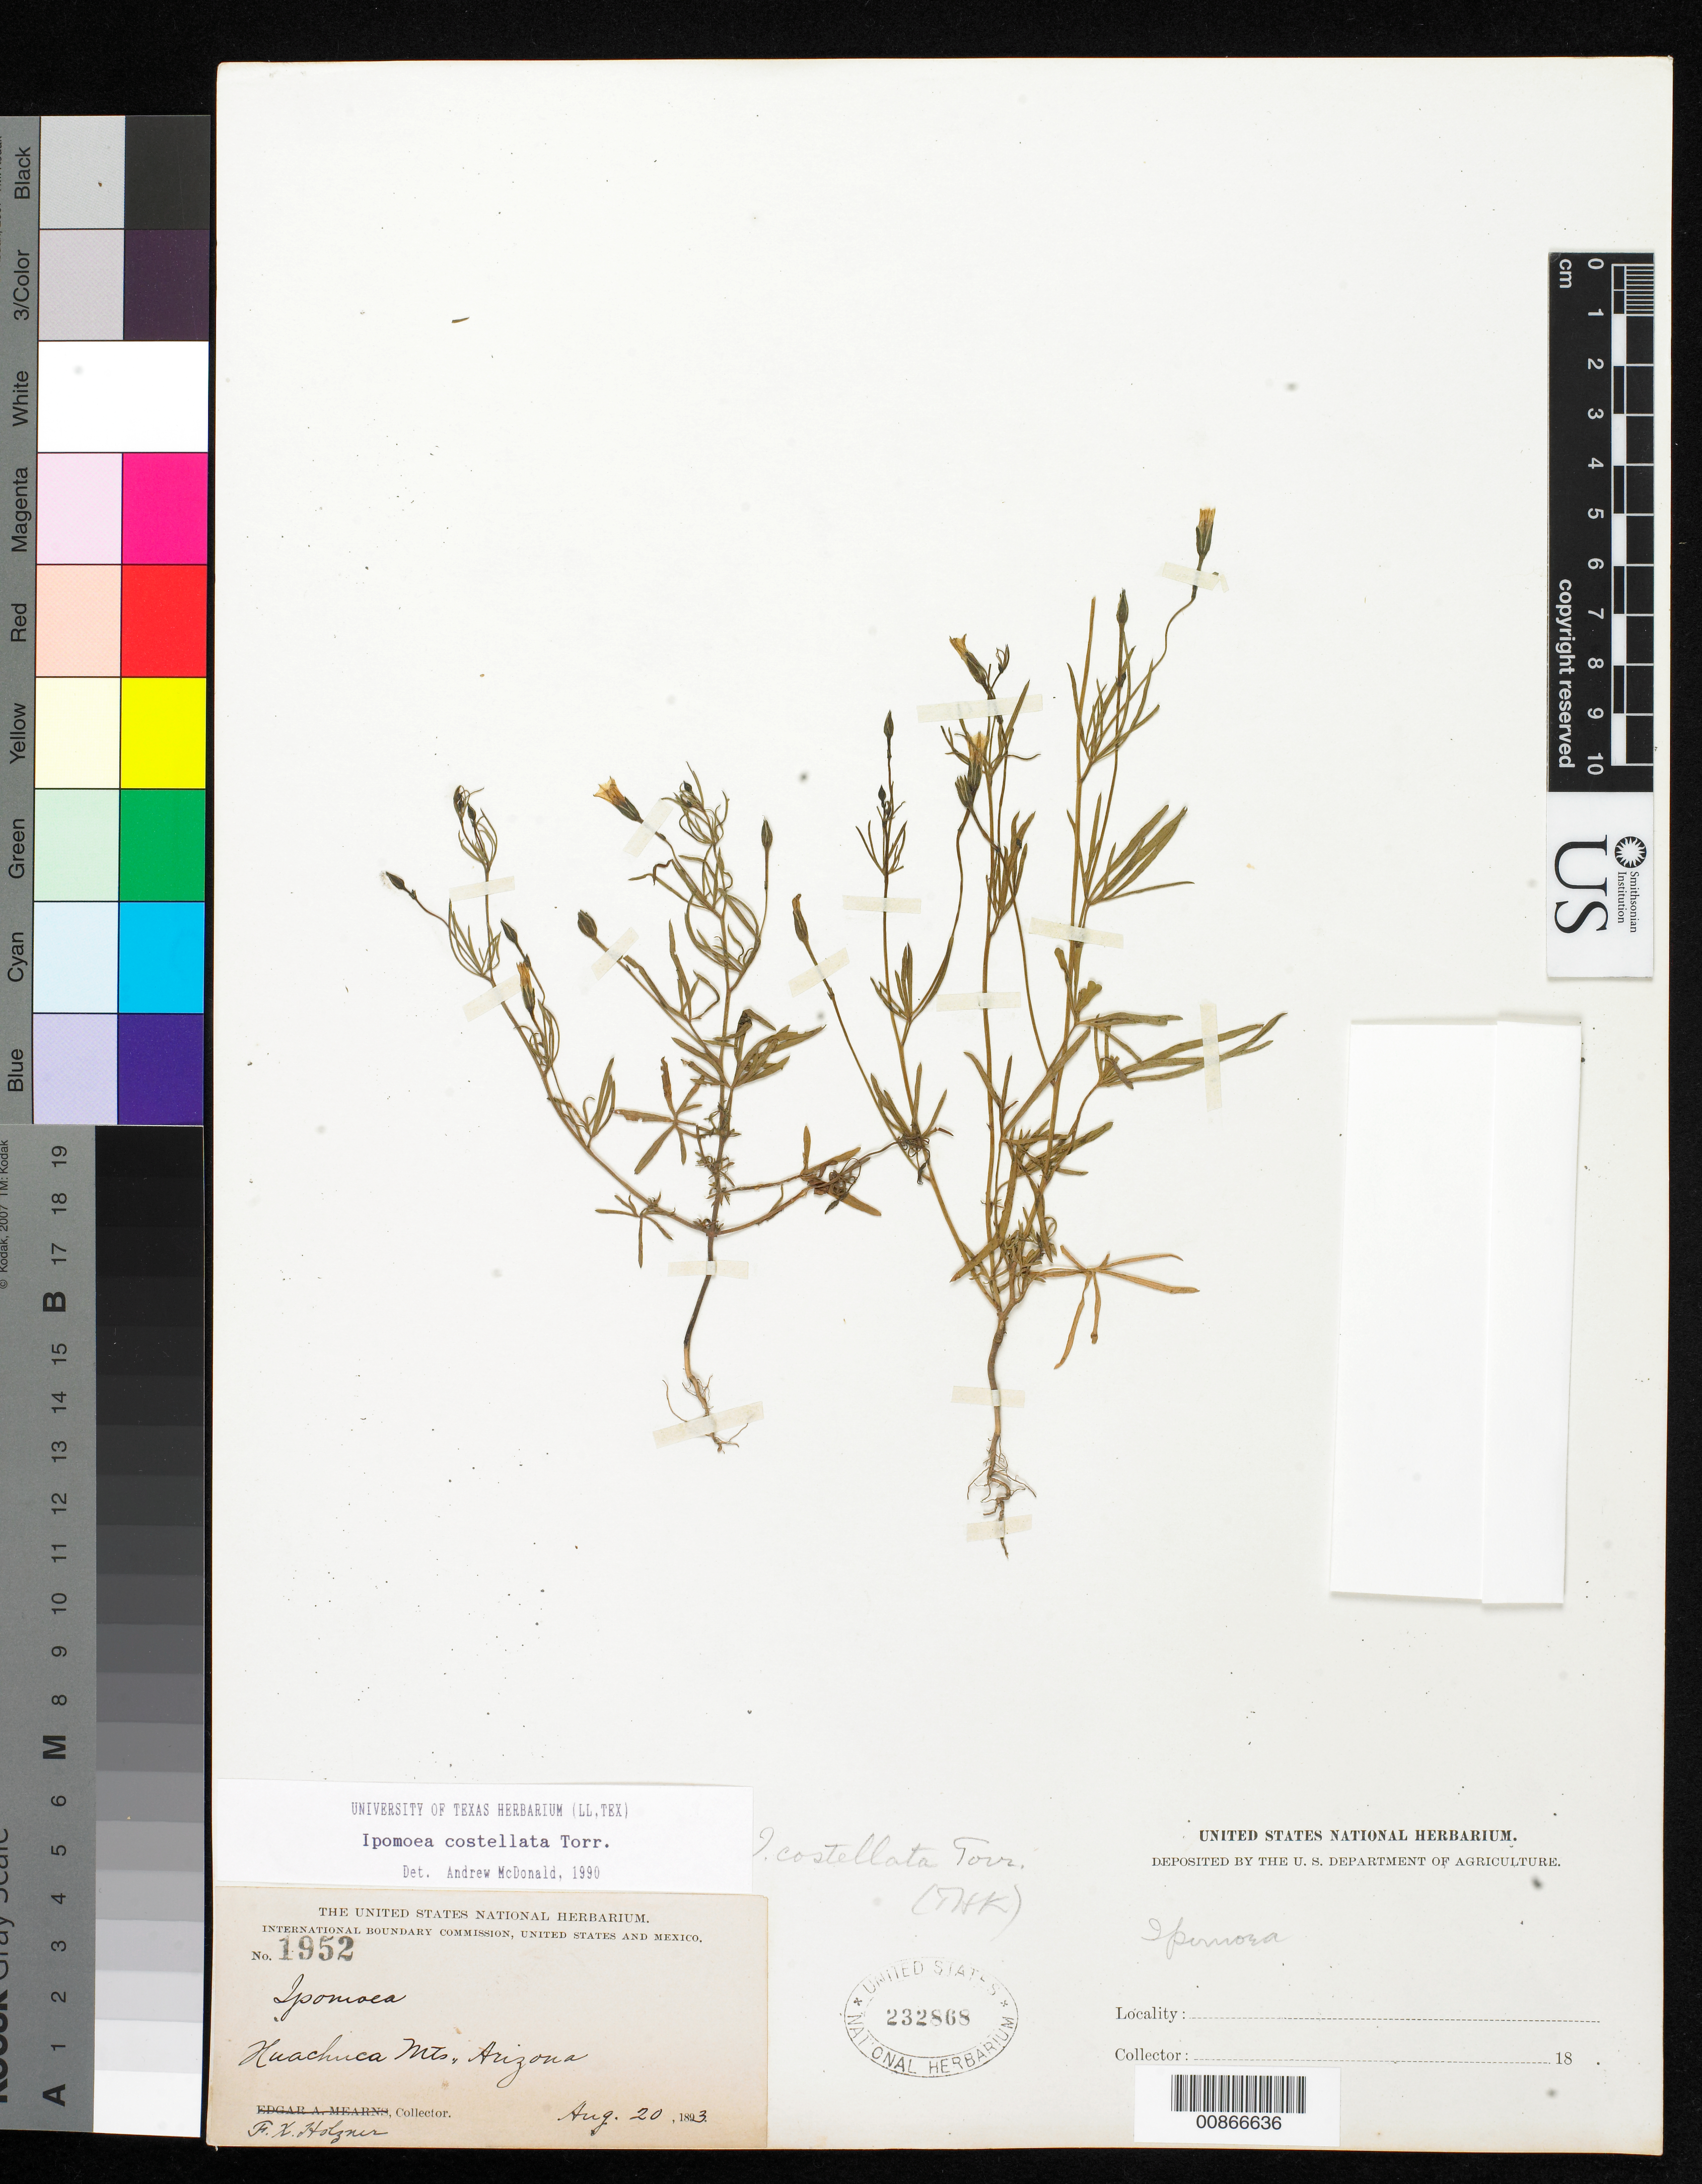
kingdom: Plantae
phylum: Tracheophyta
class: Magnoliopsida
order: Solanales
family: Convolvulaceae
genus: Ipomoea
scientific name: Ipomoea costellata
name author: Torr.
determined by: McDonald, A.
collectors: F. X. Holzner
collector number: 1952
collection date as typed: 20 Aug 1893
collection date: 1893-08-20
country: United States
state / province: Arizona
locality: Huachuca Mts.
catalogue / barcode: US 232868